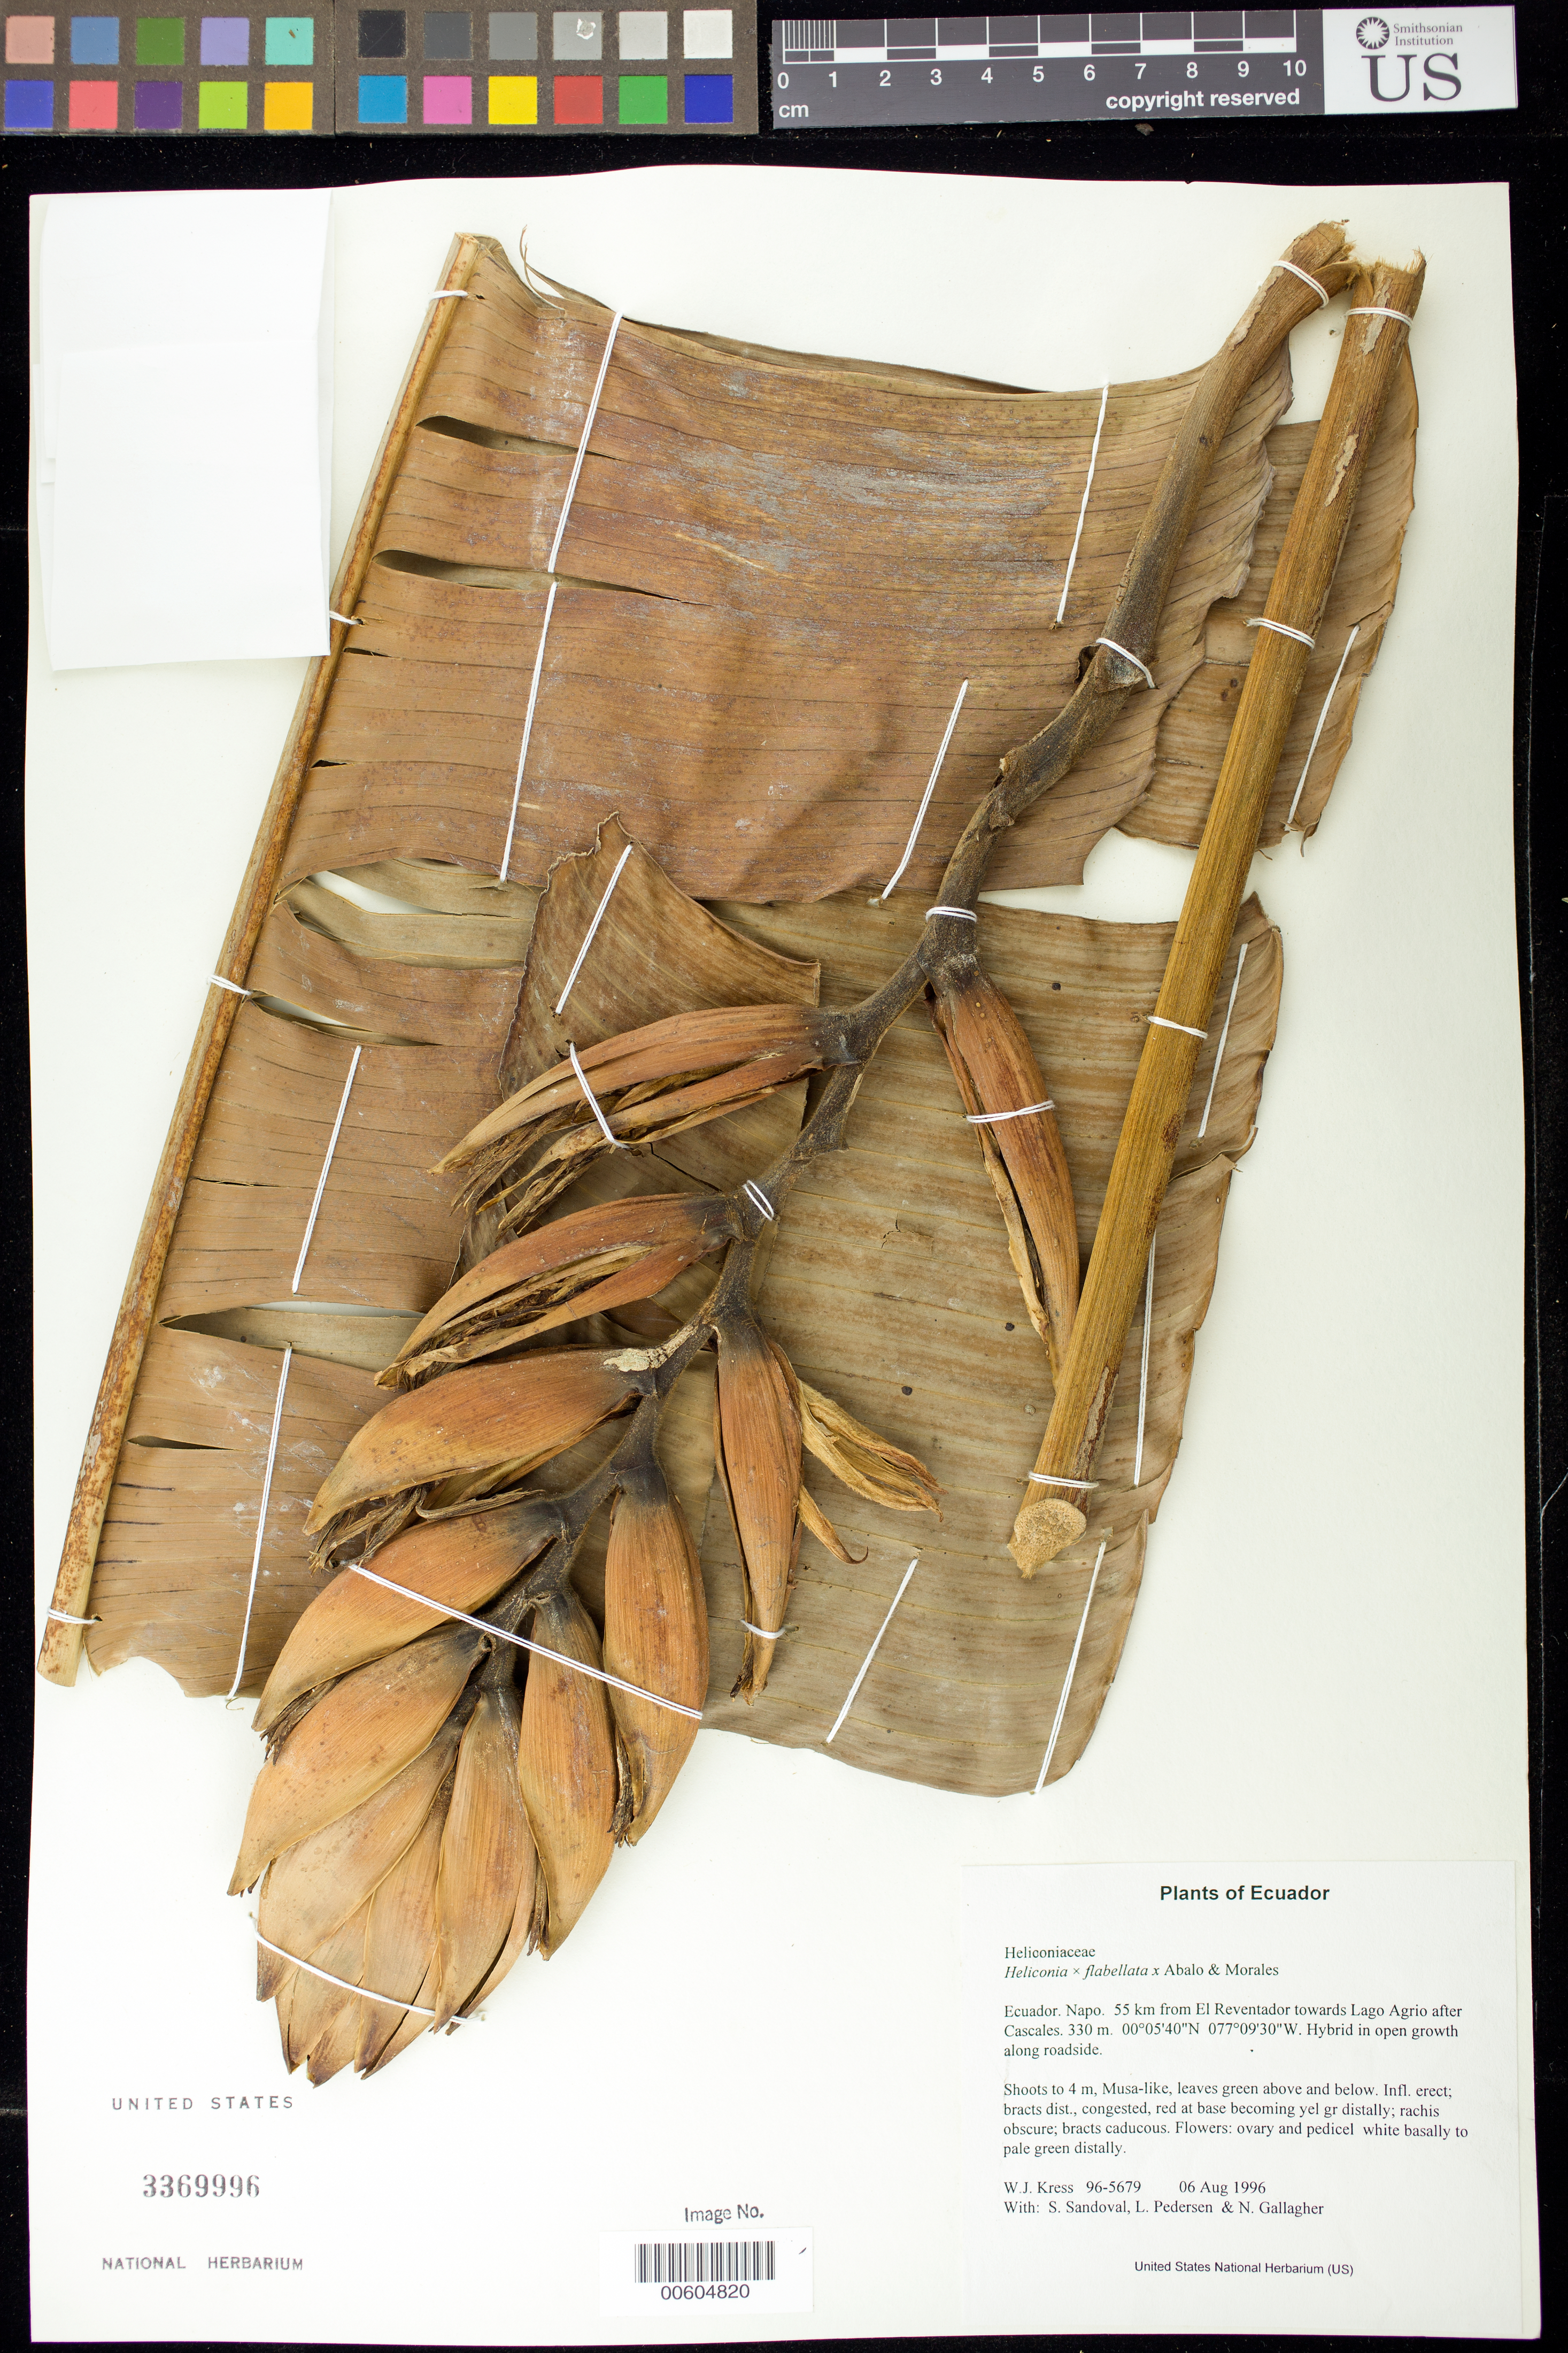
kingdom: Plantae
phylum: Tracheophyta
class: Liliopsida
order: Zingiberales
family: Heliconiaceae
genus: Heliconia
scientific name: Heliconia x flabellata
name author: Abalo & G. Morales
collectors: W. J. Kress, S. Sandoval, L. Pedersen & N. L. Gallagher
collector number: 96-5679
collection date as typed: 06 Aug 1996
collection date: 1996-08-06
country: Ecuador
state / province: Napo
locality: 55 km from El Reventador towards Lago Agrio after Cascales.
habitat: Hybrid in open growth along roadside.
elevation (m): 330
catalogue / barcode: US 3369996